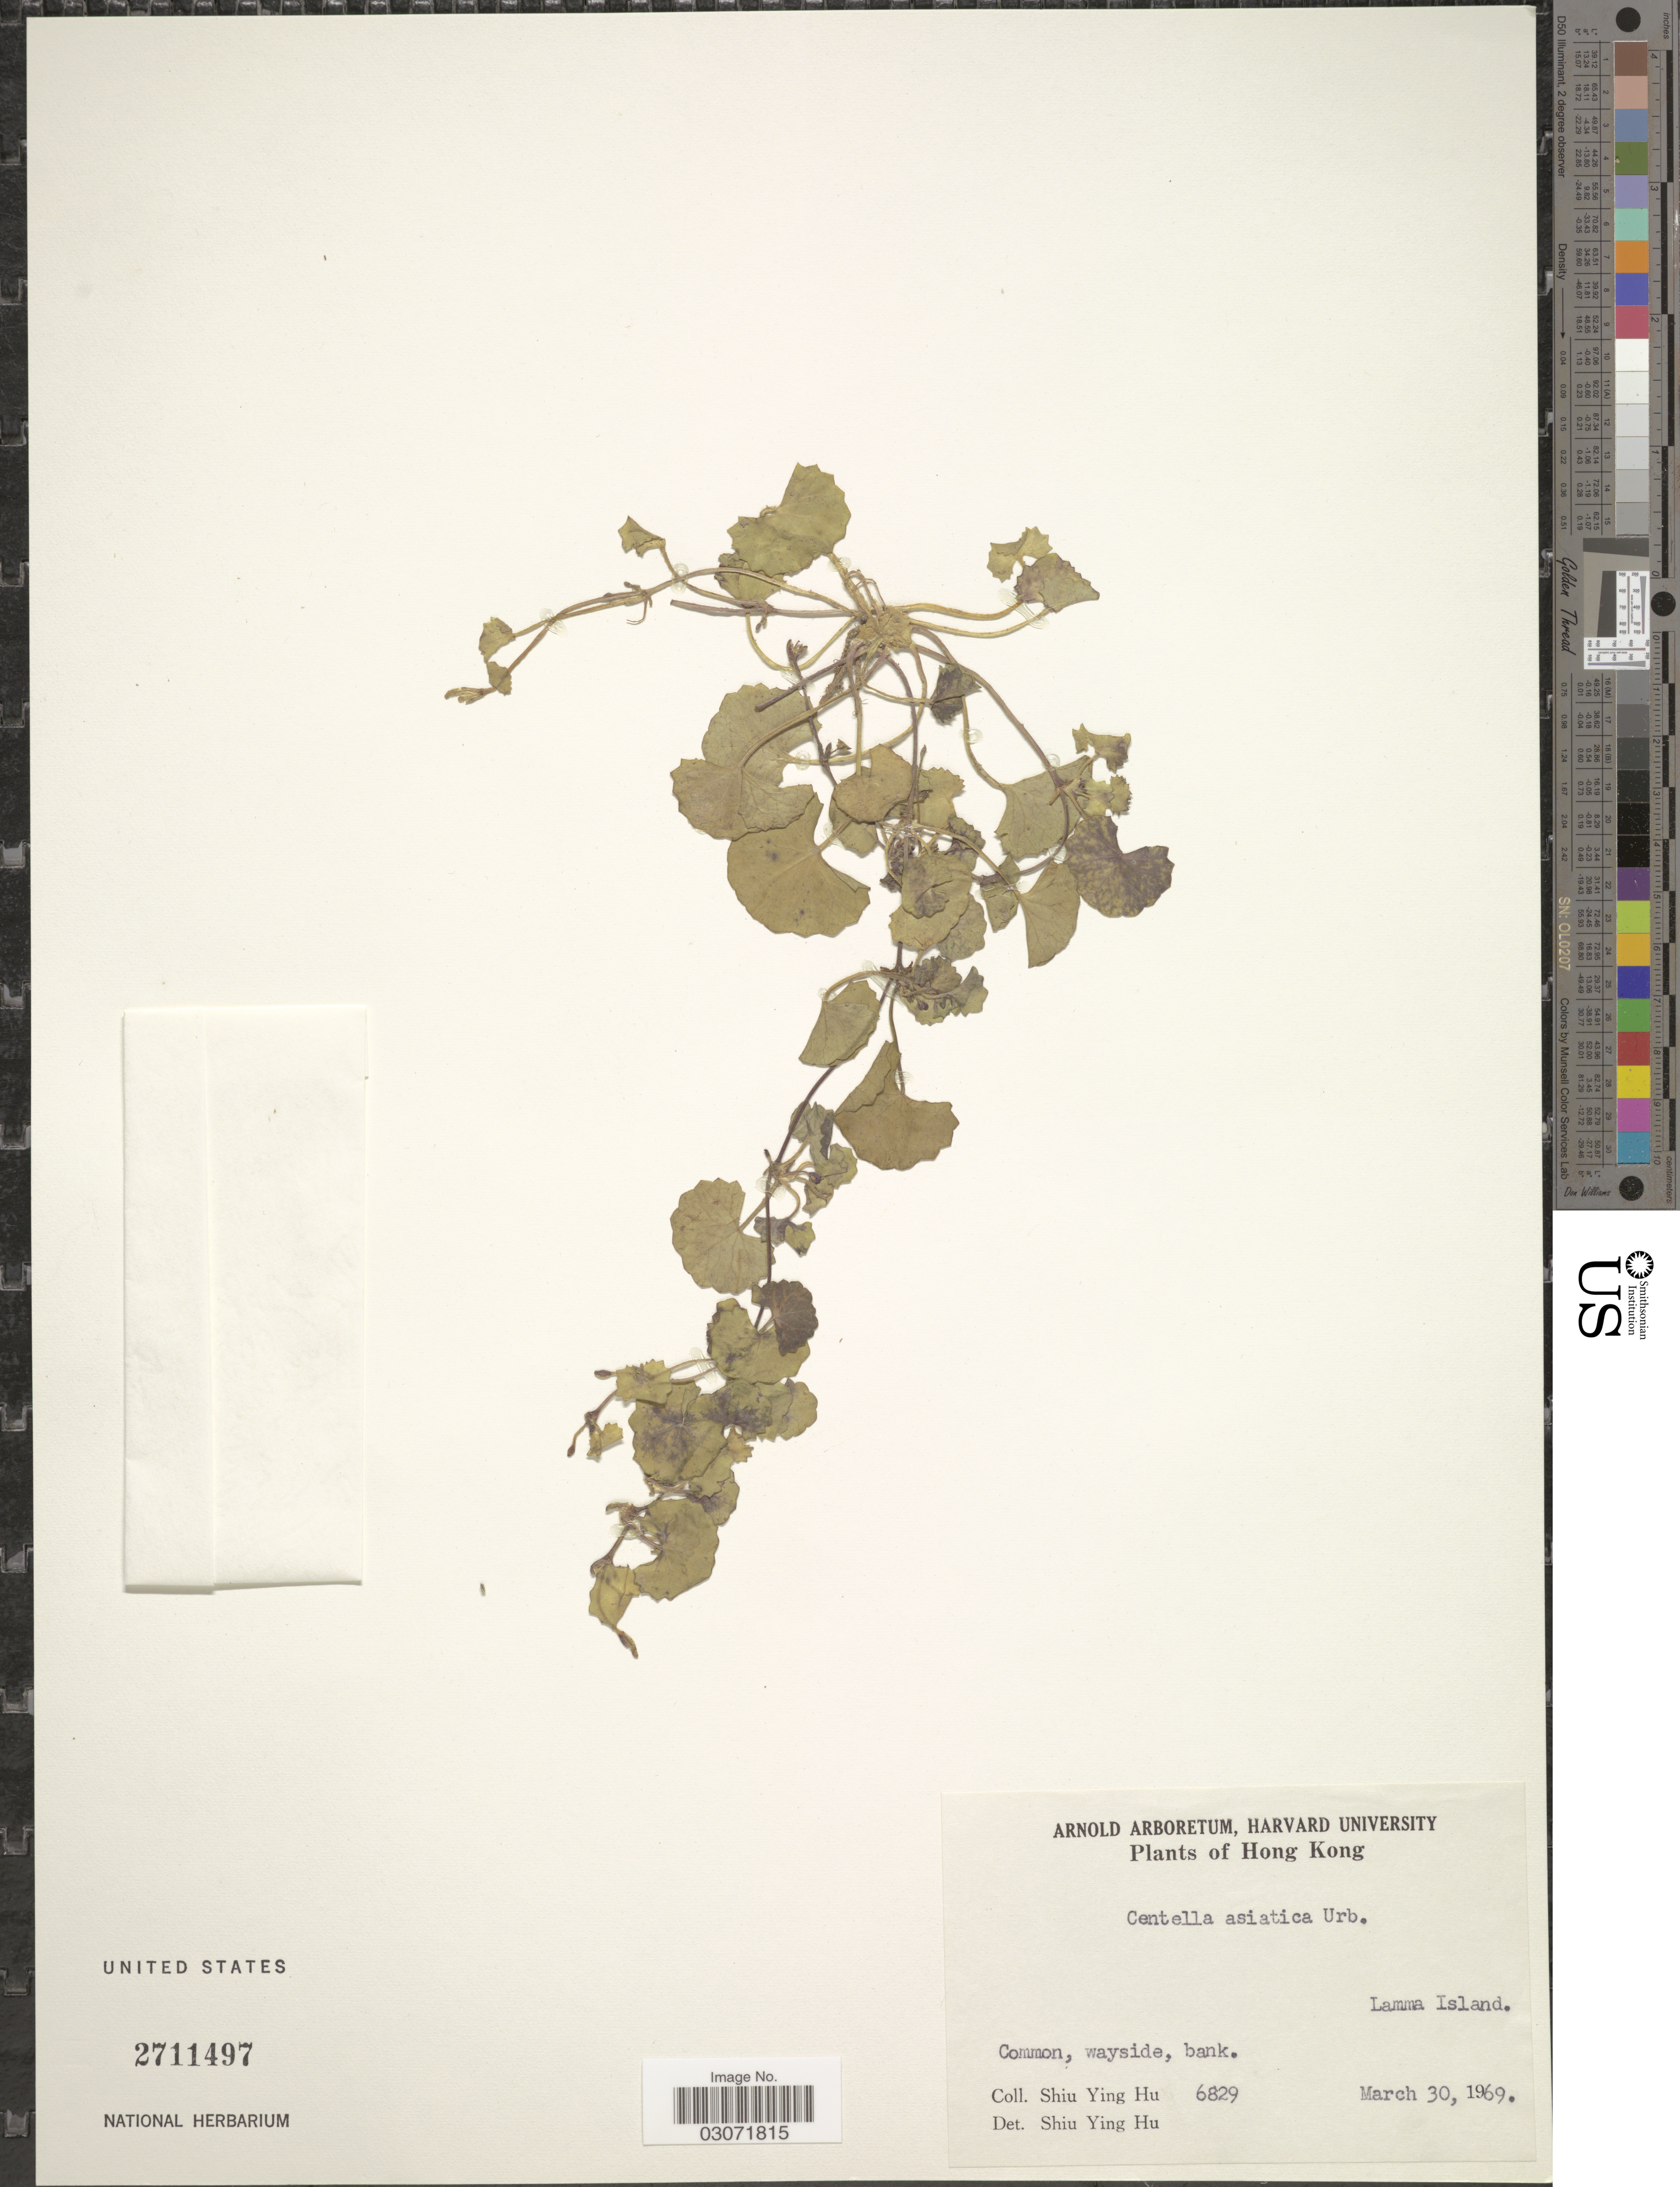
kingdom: Plantae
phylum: Tracheophyta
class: Magnoliopsida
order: Apiales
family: Apiaceae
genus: Centella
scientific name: Centella asiatica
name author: (L.) Urb.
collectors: S. Y. Hu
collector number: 6829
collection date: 1969-03-30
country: China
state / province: Hong Kong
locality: Lamma Island.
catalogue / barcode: US 2711497